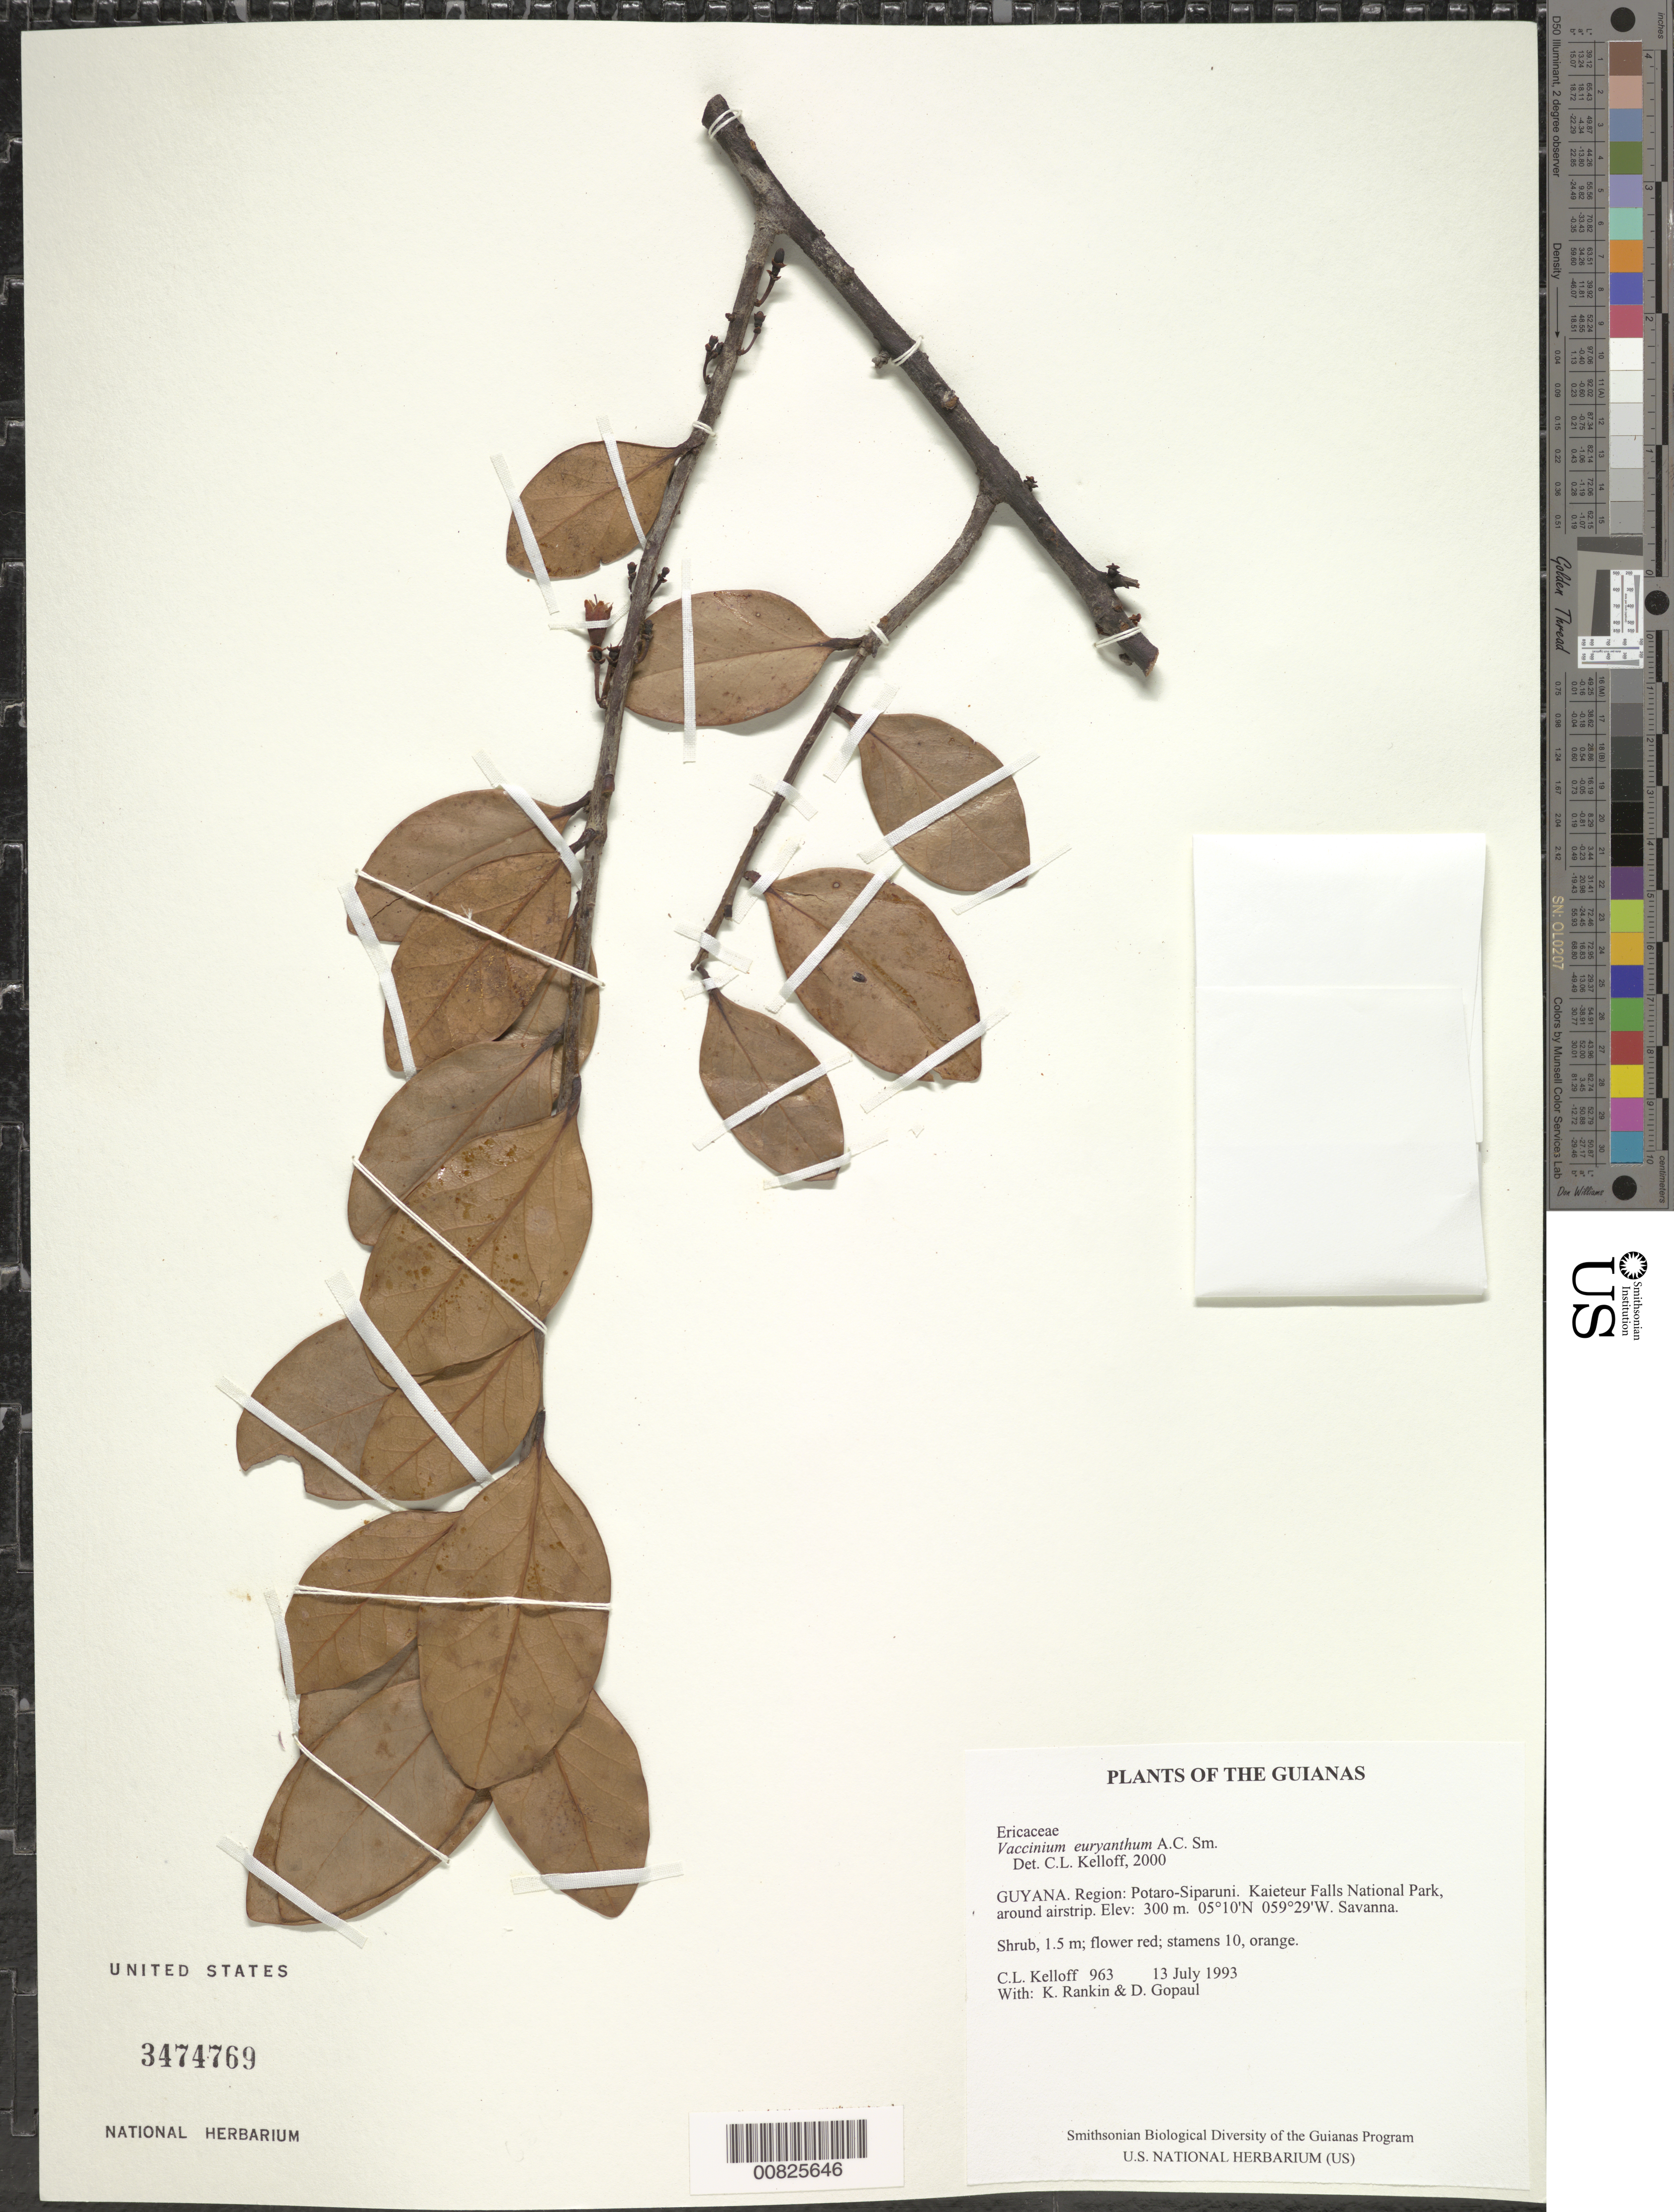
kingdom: Plantae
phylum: Tracheophyta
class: Magnoliopsida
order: Ericales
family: Ericaceae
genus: Vaccinium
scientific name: Vaccinium euryanthum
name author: A.C. Sm.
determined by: Kelloff, Carol L., (US), Smithsonian Institution - National Museum of Natural History (UNITED STATES)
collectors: C. L. Kelloff, K. Rankin & D. Gopaul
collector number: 963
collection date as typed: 13 July 1993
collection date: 1993-07-13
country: Guyana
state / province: Potaro-Siparuni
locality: Kaieteur Falls National Park, around airstrip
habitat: Savanna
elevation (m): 300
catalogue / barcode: US 3474769